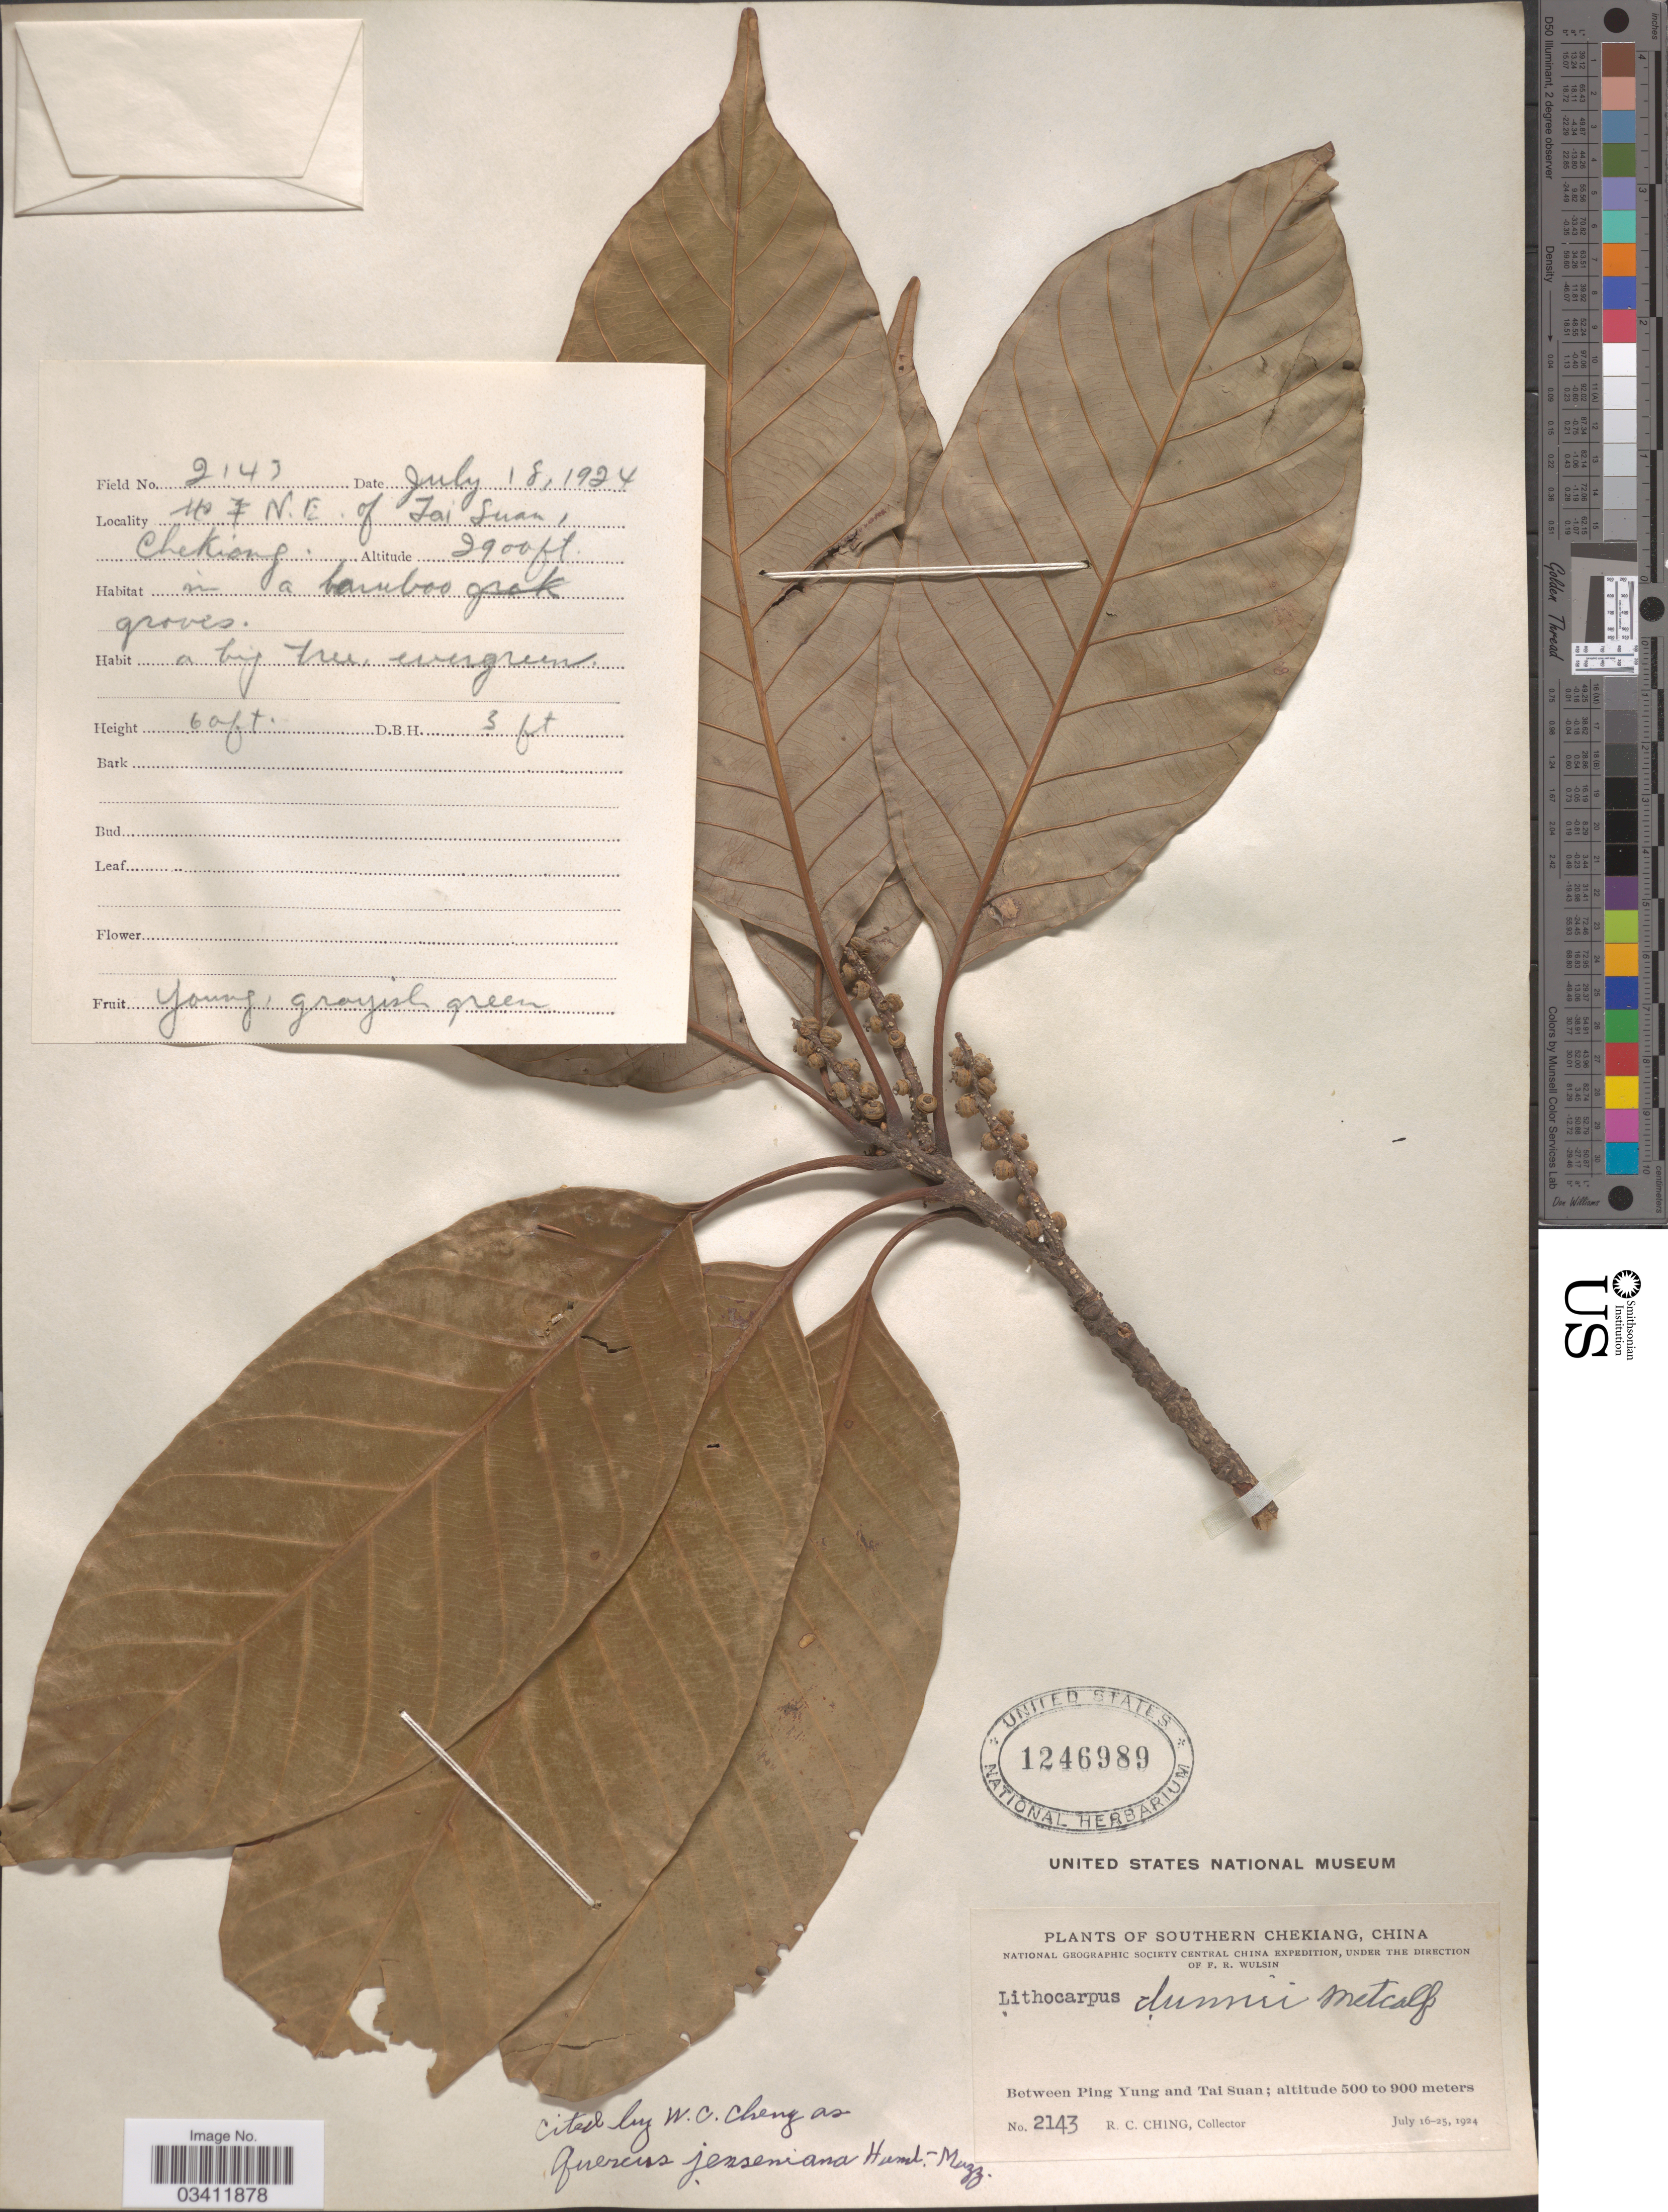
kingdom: Plantae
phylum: Tracheophyta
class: Magnoliopsida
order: Fagales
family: Fagaceae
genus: Quercus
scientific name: Quercus jenseniana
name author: Hand.-Mazz.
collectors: R. C. Ching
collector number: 2143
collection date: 1924-07-18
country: China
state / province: Zhejiang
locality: Between Ping Yng and Tai Suan. Suan.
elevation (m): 884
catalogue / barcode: US 1246989